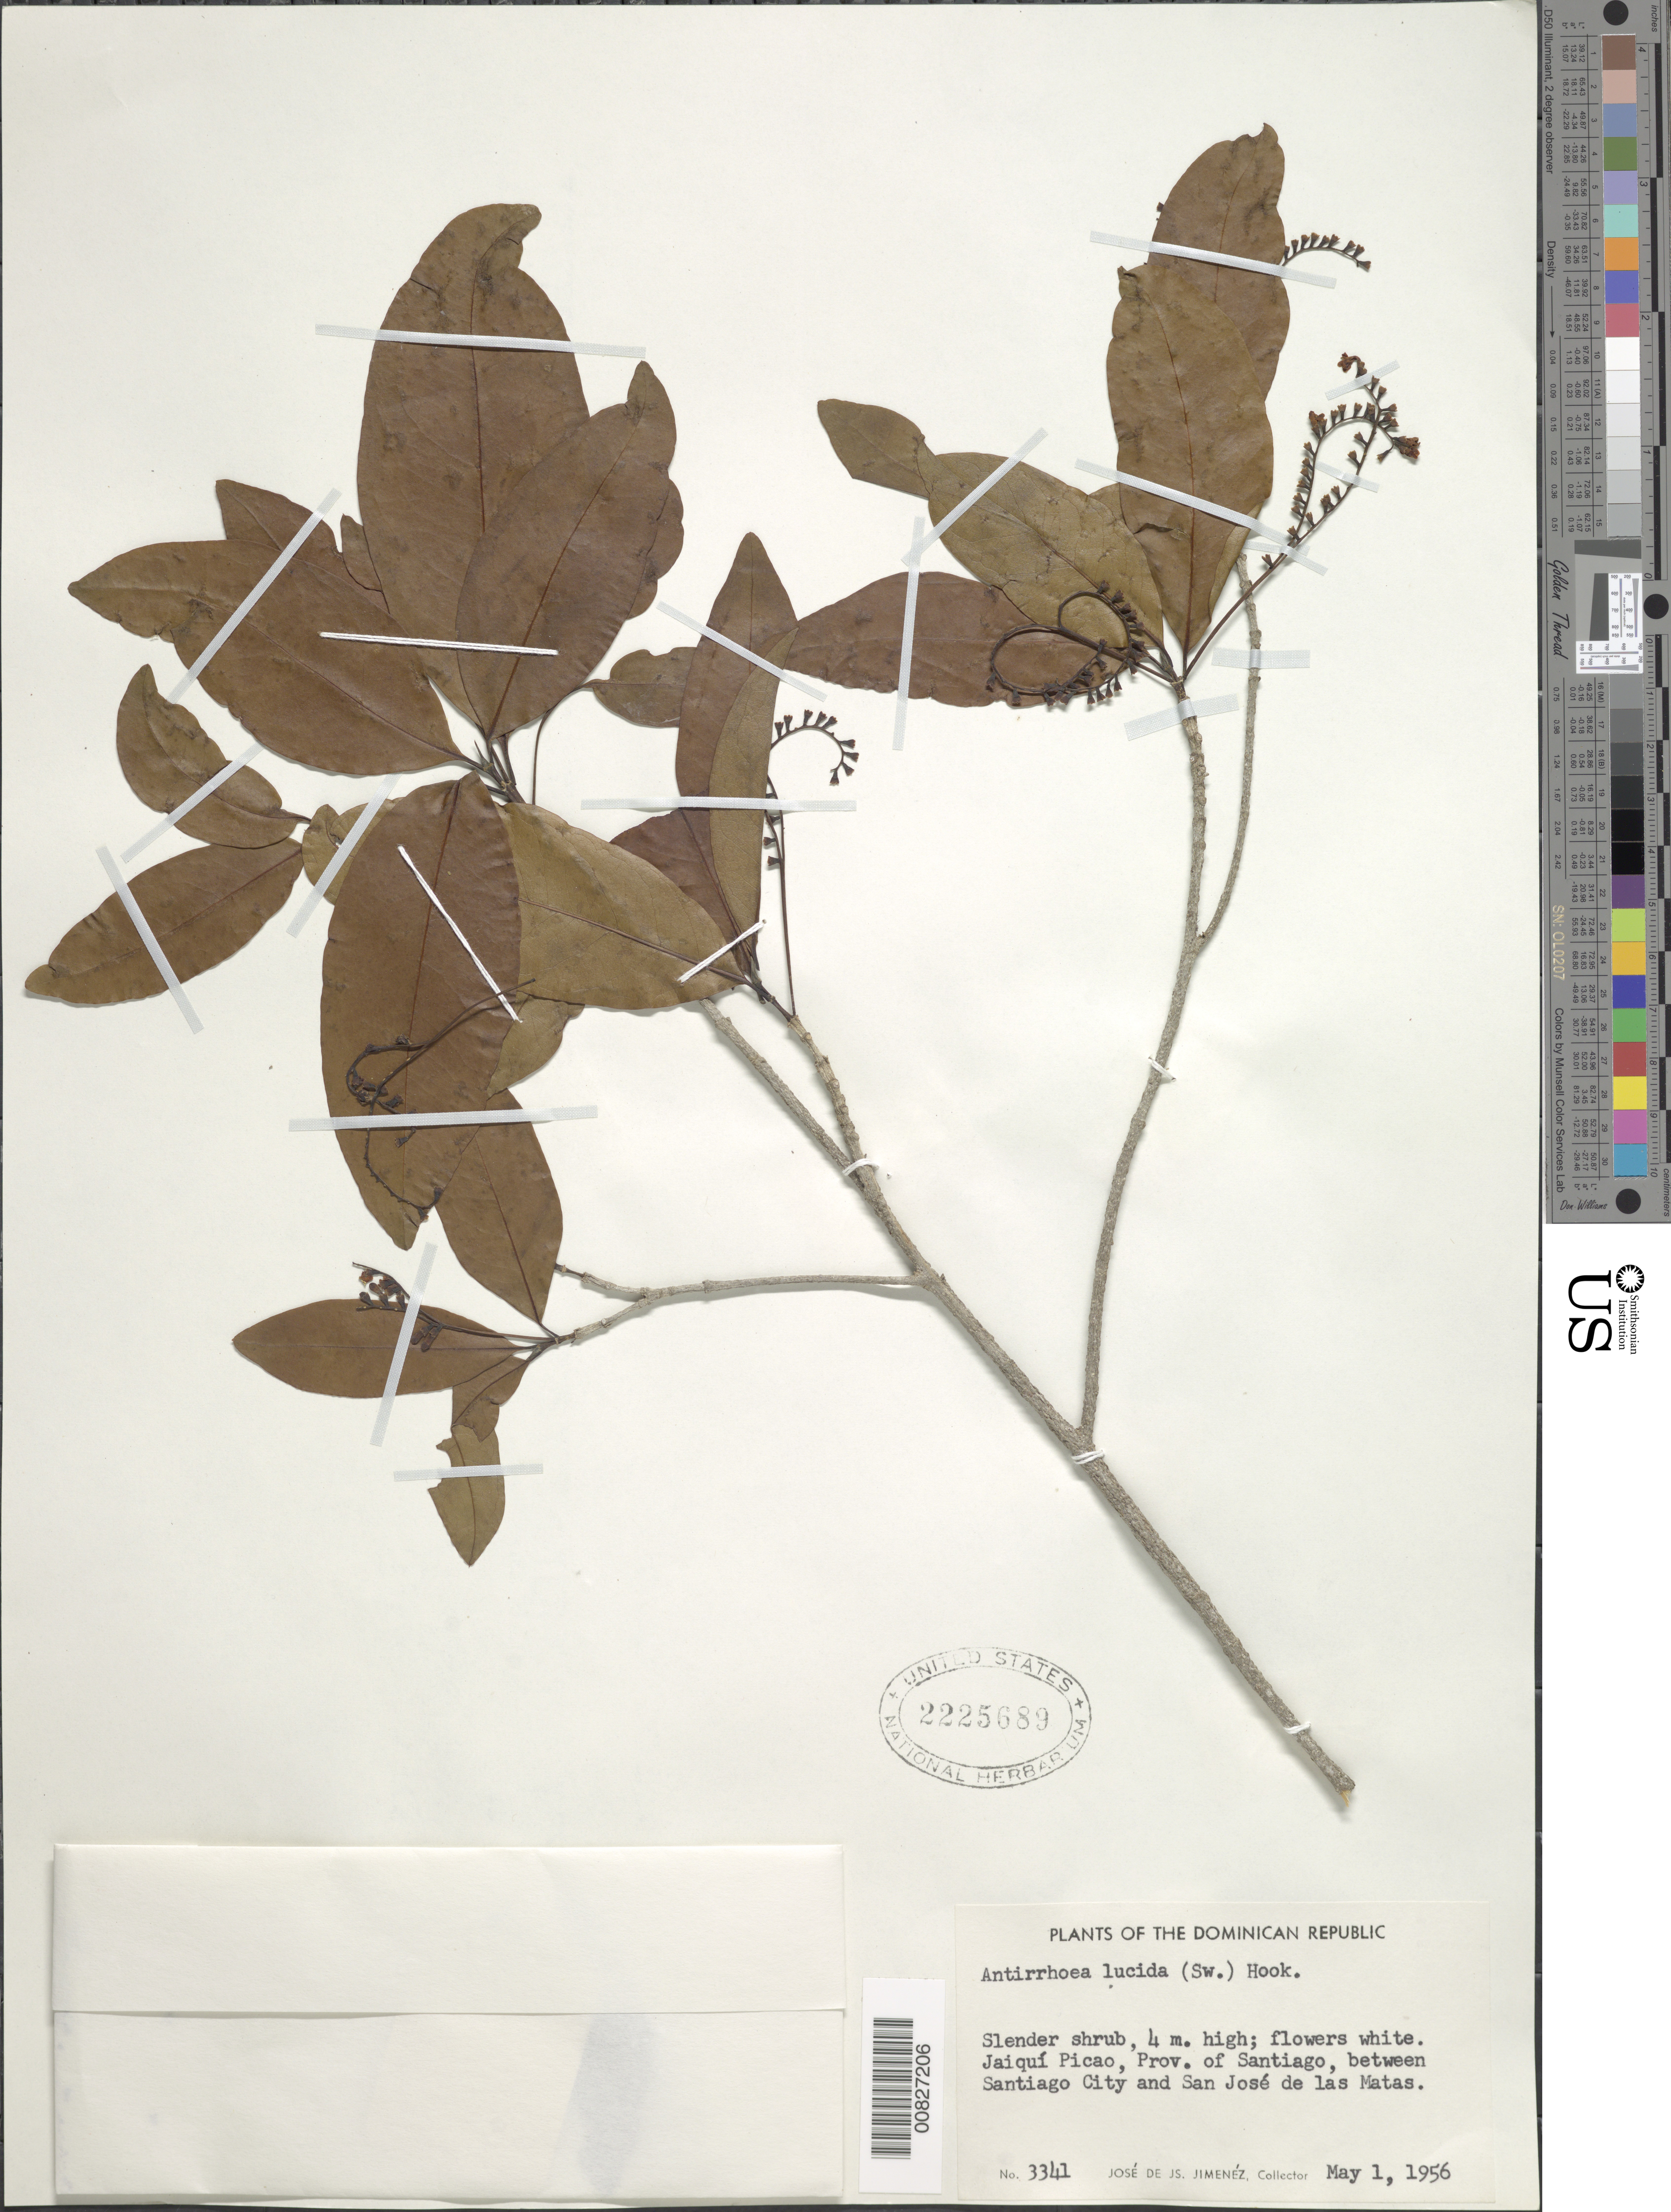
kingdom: Plantae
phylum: Tracheophyta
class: Magnoliopsida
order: Gentianales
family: Rubiaceae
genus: Stenostomum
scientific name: Stenostomum lucidum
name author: (Sw.) C.F. Gaertn.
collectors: J. J. Jiménez Almonte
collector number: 3341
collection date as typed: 01 May 1956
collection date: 1956-05-01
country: Dominican Republic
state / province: Santiago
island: Hispaniola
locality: Jaiquí Picado, between Santiago City and San José de las Matas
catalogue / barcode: US 2225689